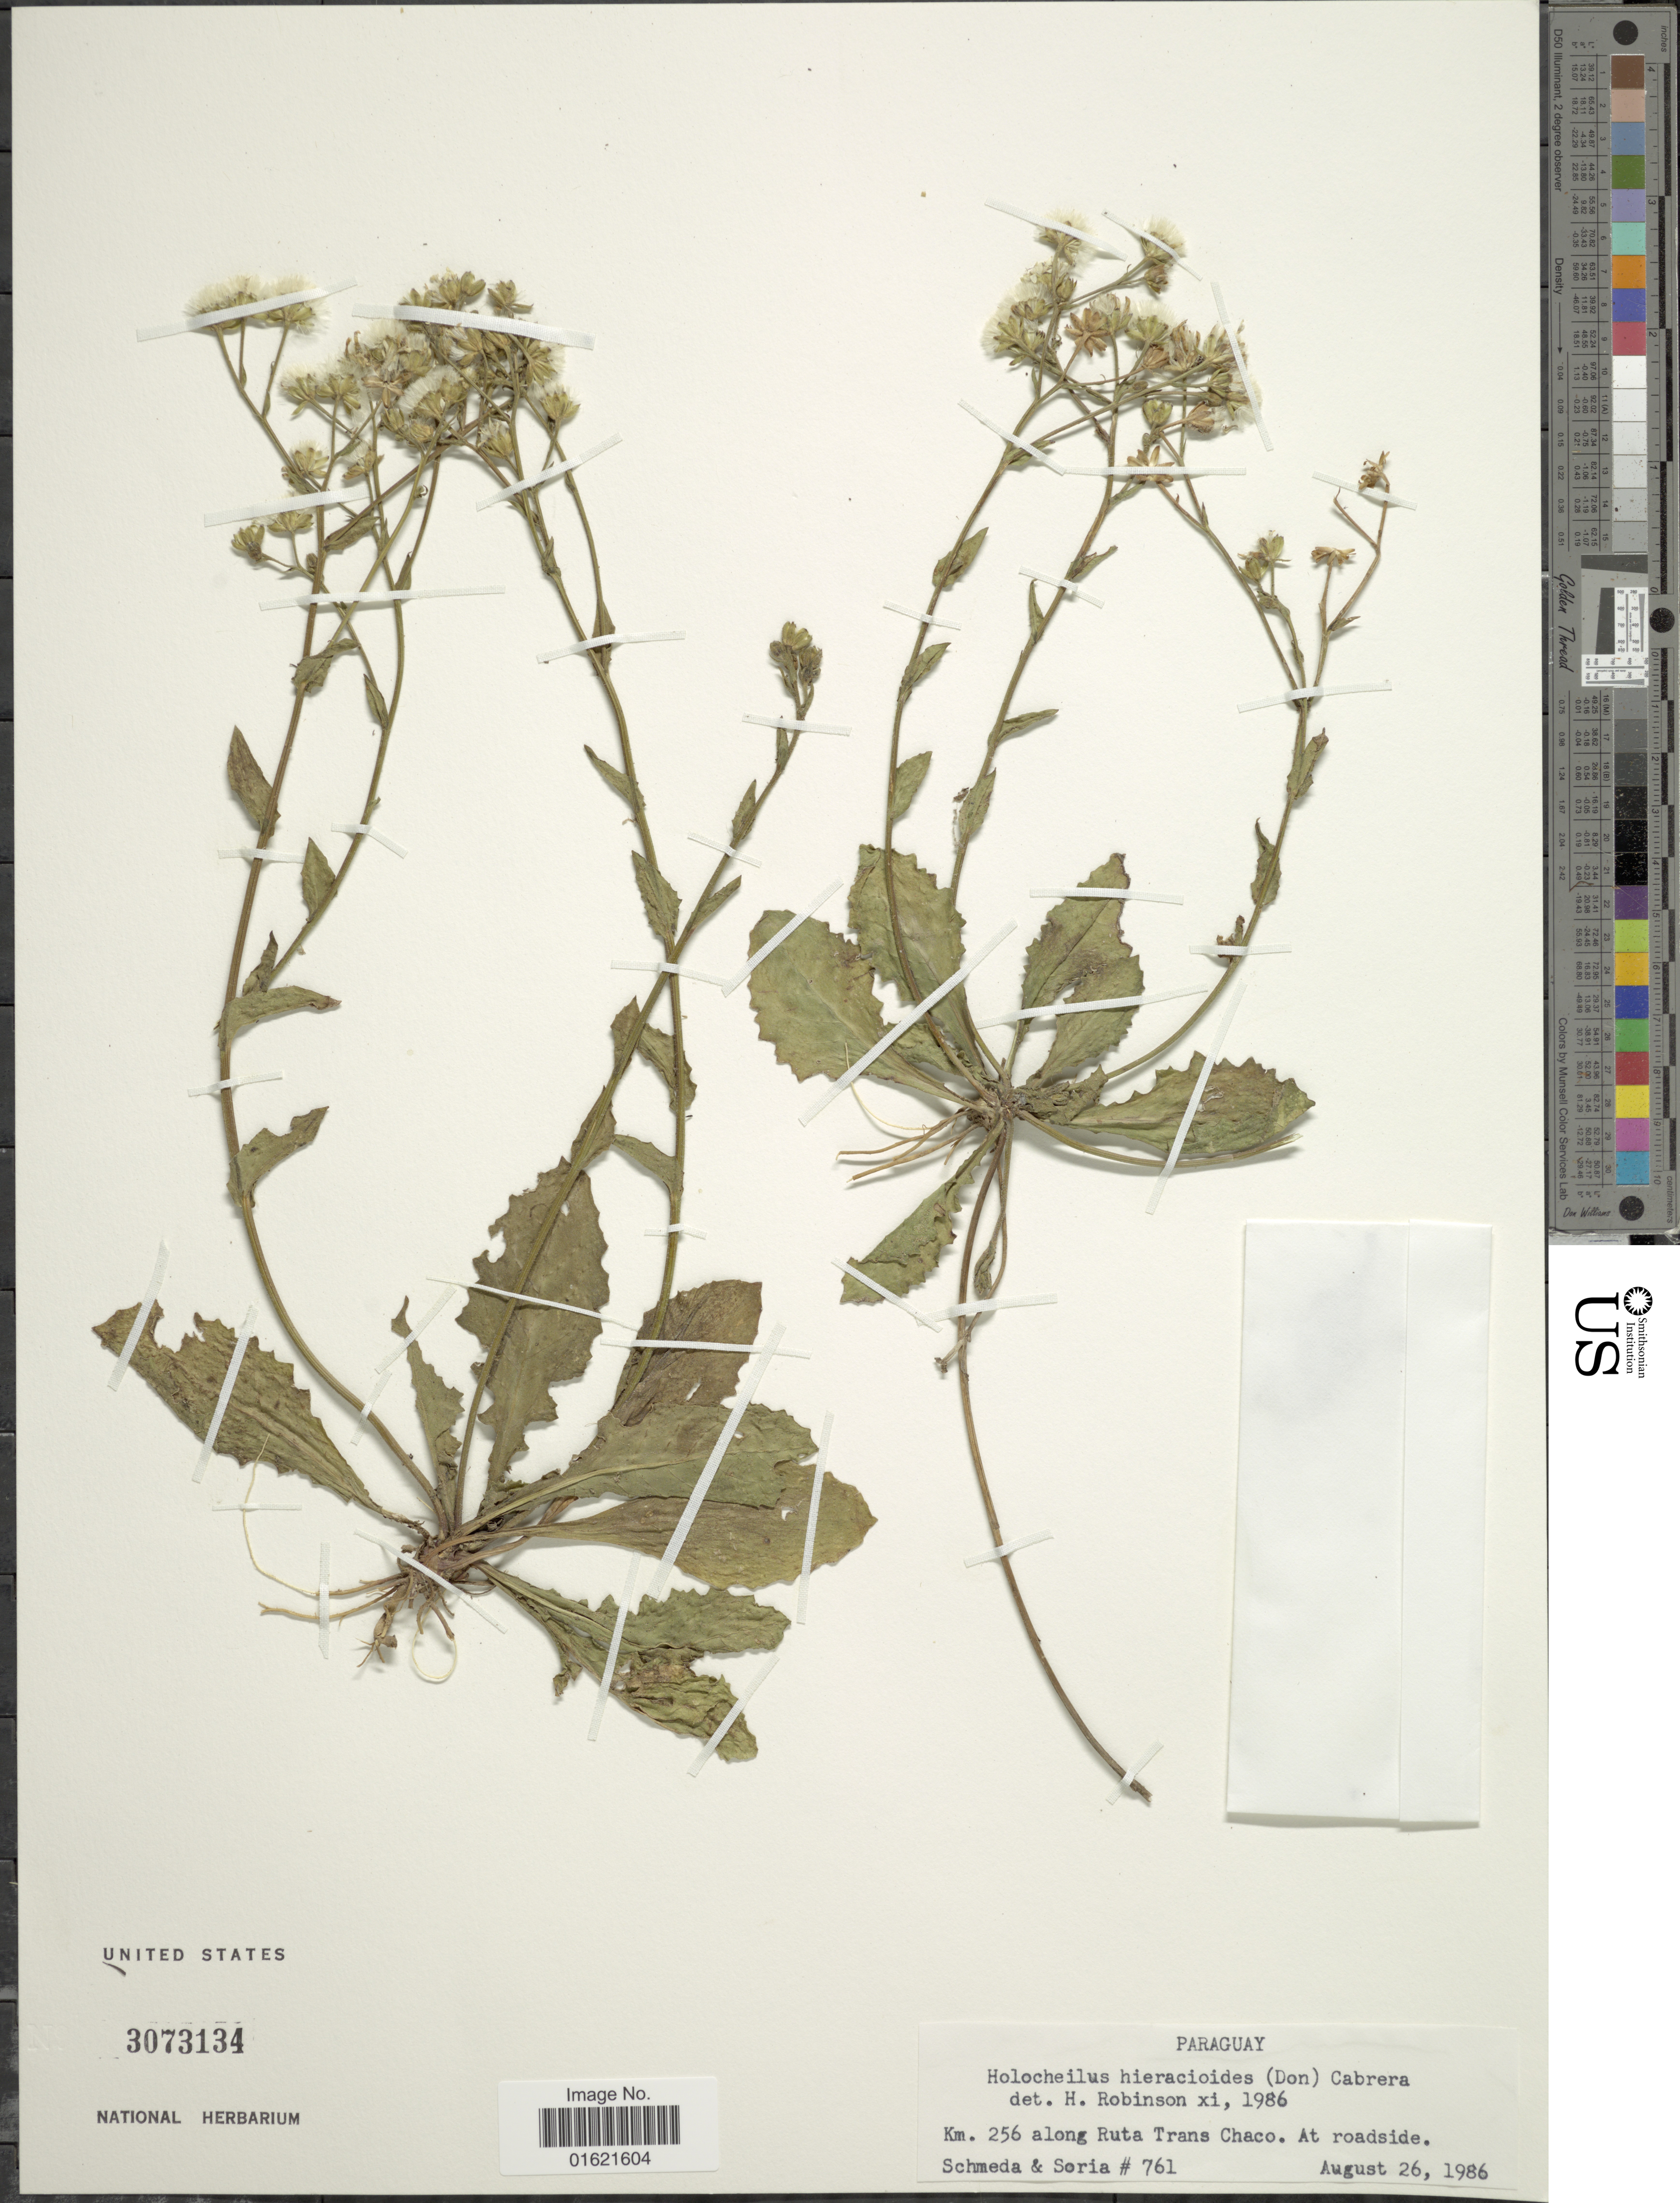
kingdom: Plantae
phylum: Tracheophyta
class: Magnoliopsida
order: Asterales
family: Asteraceae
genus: Holocheilus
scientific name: Holocheilus illustris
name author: (Vell.) Cabrera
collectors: G. Schmeda & Soria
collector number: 761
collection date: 1986-08-26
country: Paraguay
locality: Km. 256 along Ruta Trans Chaco. At roadside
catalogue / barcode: US 3073134